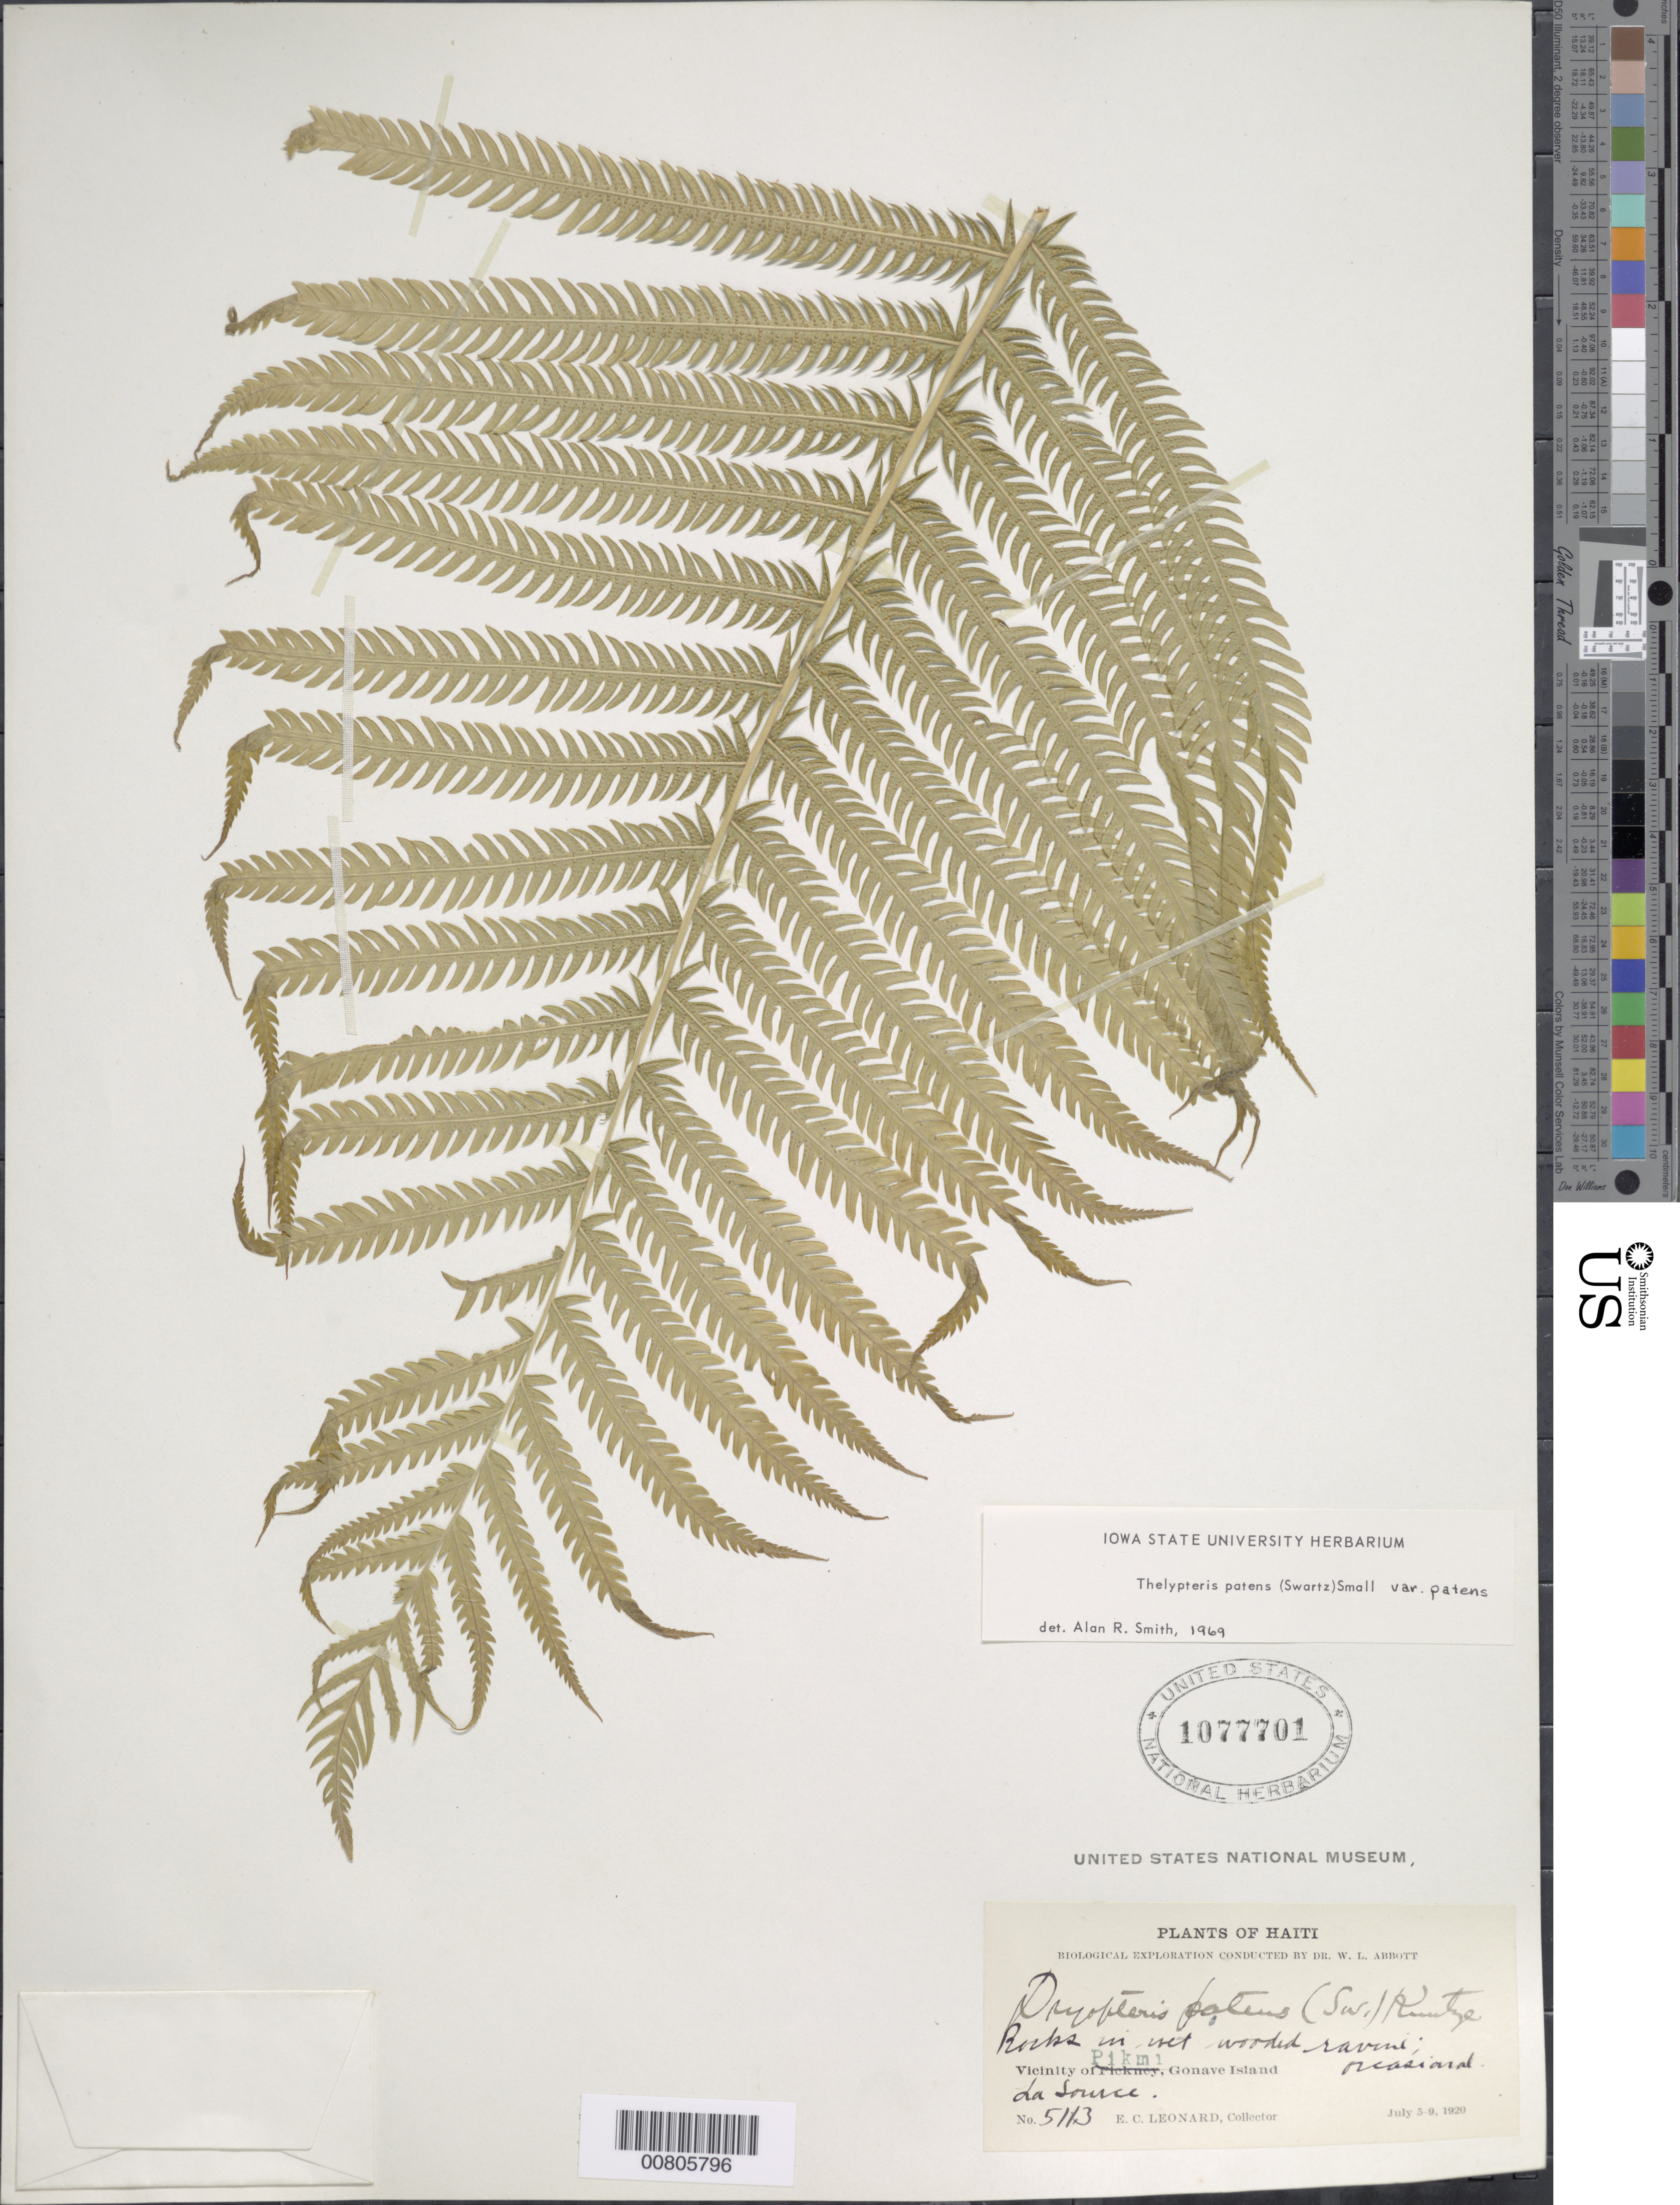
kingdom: Plantae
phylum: Tracheophyta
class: Polypodiopsida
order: Polypodiales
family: Thelypteridaceae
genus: Christella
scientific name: Christella patens var. patens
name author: (Sw.) Holttum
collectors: E. C. Leonard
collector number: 5113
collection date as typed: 05 Jul 1920 to 09 Jul 1920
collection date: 1920-07-05/1920-07-09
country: Haiti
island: Hispaniola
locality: Gonave Island, Pikmi vicinity, La Source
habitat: Rocks in wet wooded ravine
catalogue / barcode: US 1077701